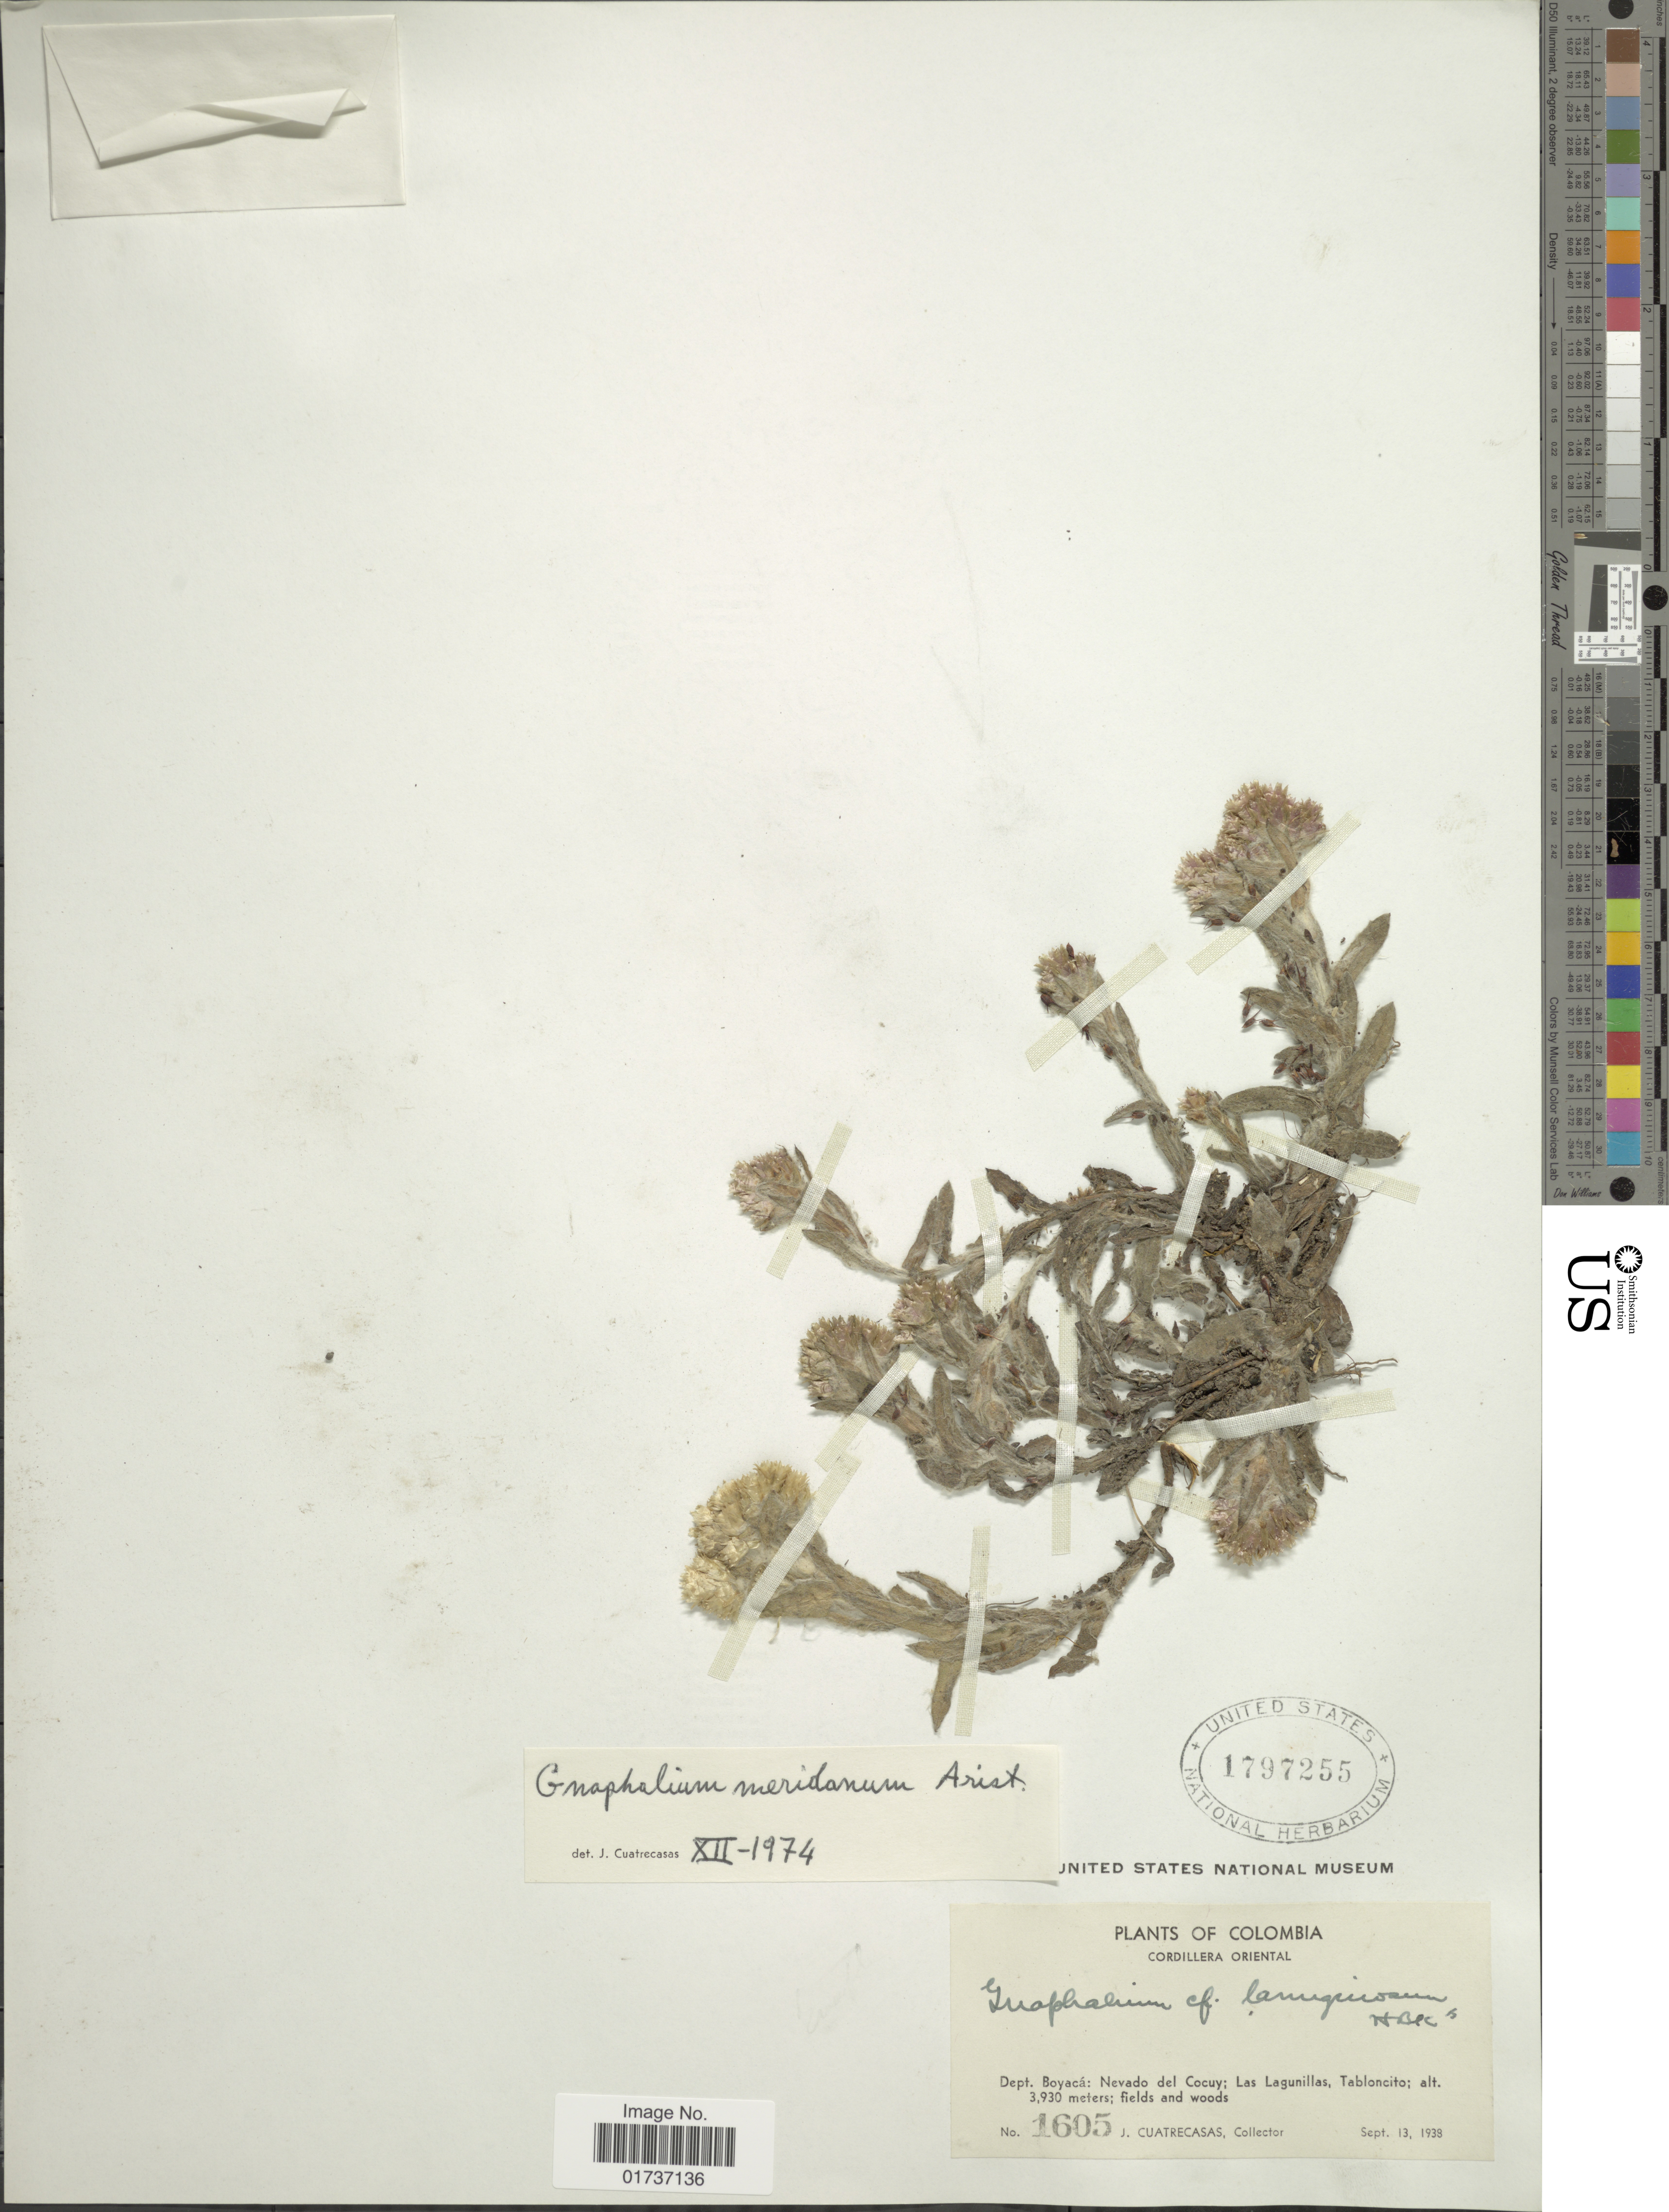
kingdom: Plantae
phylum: Tracheophyta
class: Magnoliopsida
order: Asterales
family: Asteraceae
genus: Gnaphalium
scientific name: Gnaphalium meridanum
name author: Aristeg.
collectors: J. Cuatrecasas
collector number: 1605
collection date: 1938-09-13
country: Colombia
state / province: Boyacá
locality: Cordillera Oriental, Dept. Boyacá: Nevado del Cocuy de la Cueva; Las Lagunnilas, Tabloncito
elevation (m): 3930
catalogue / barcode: US 1797255